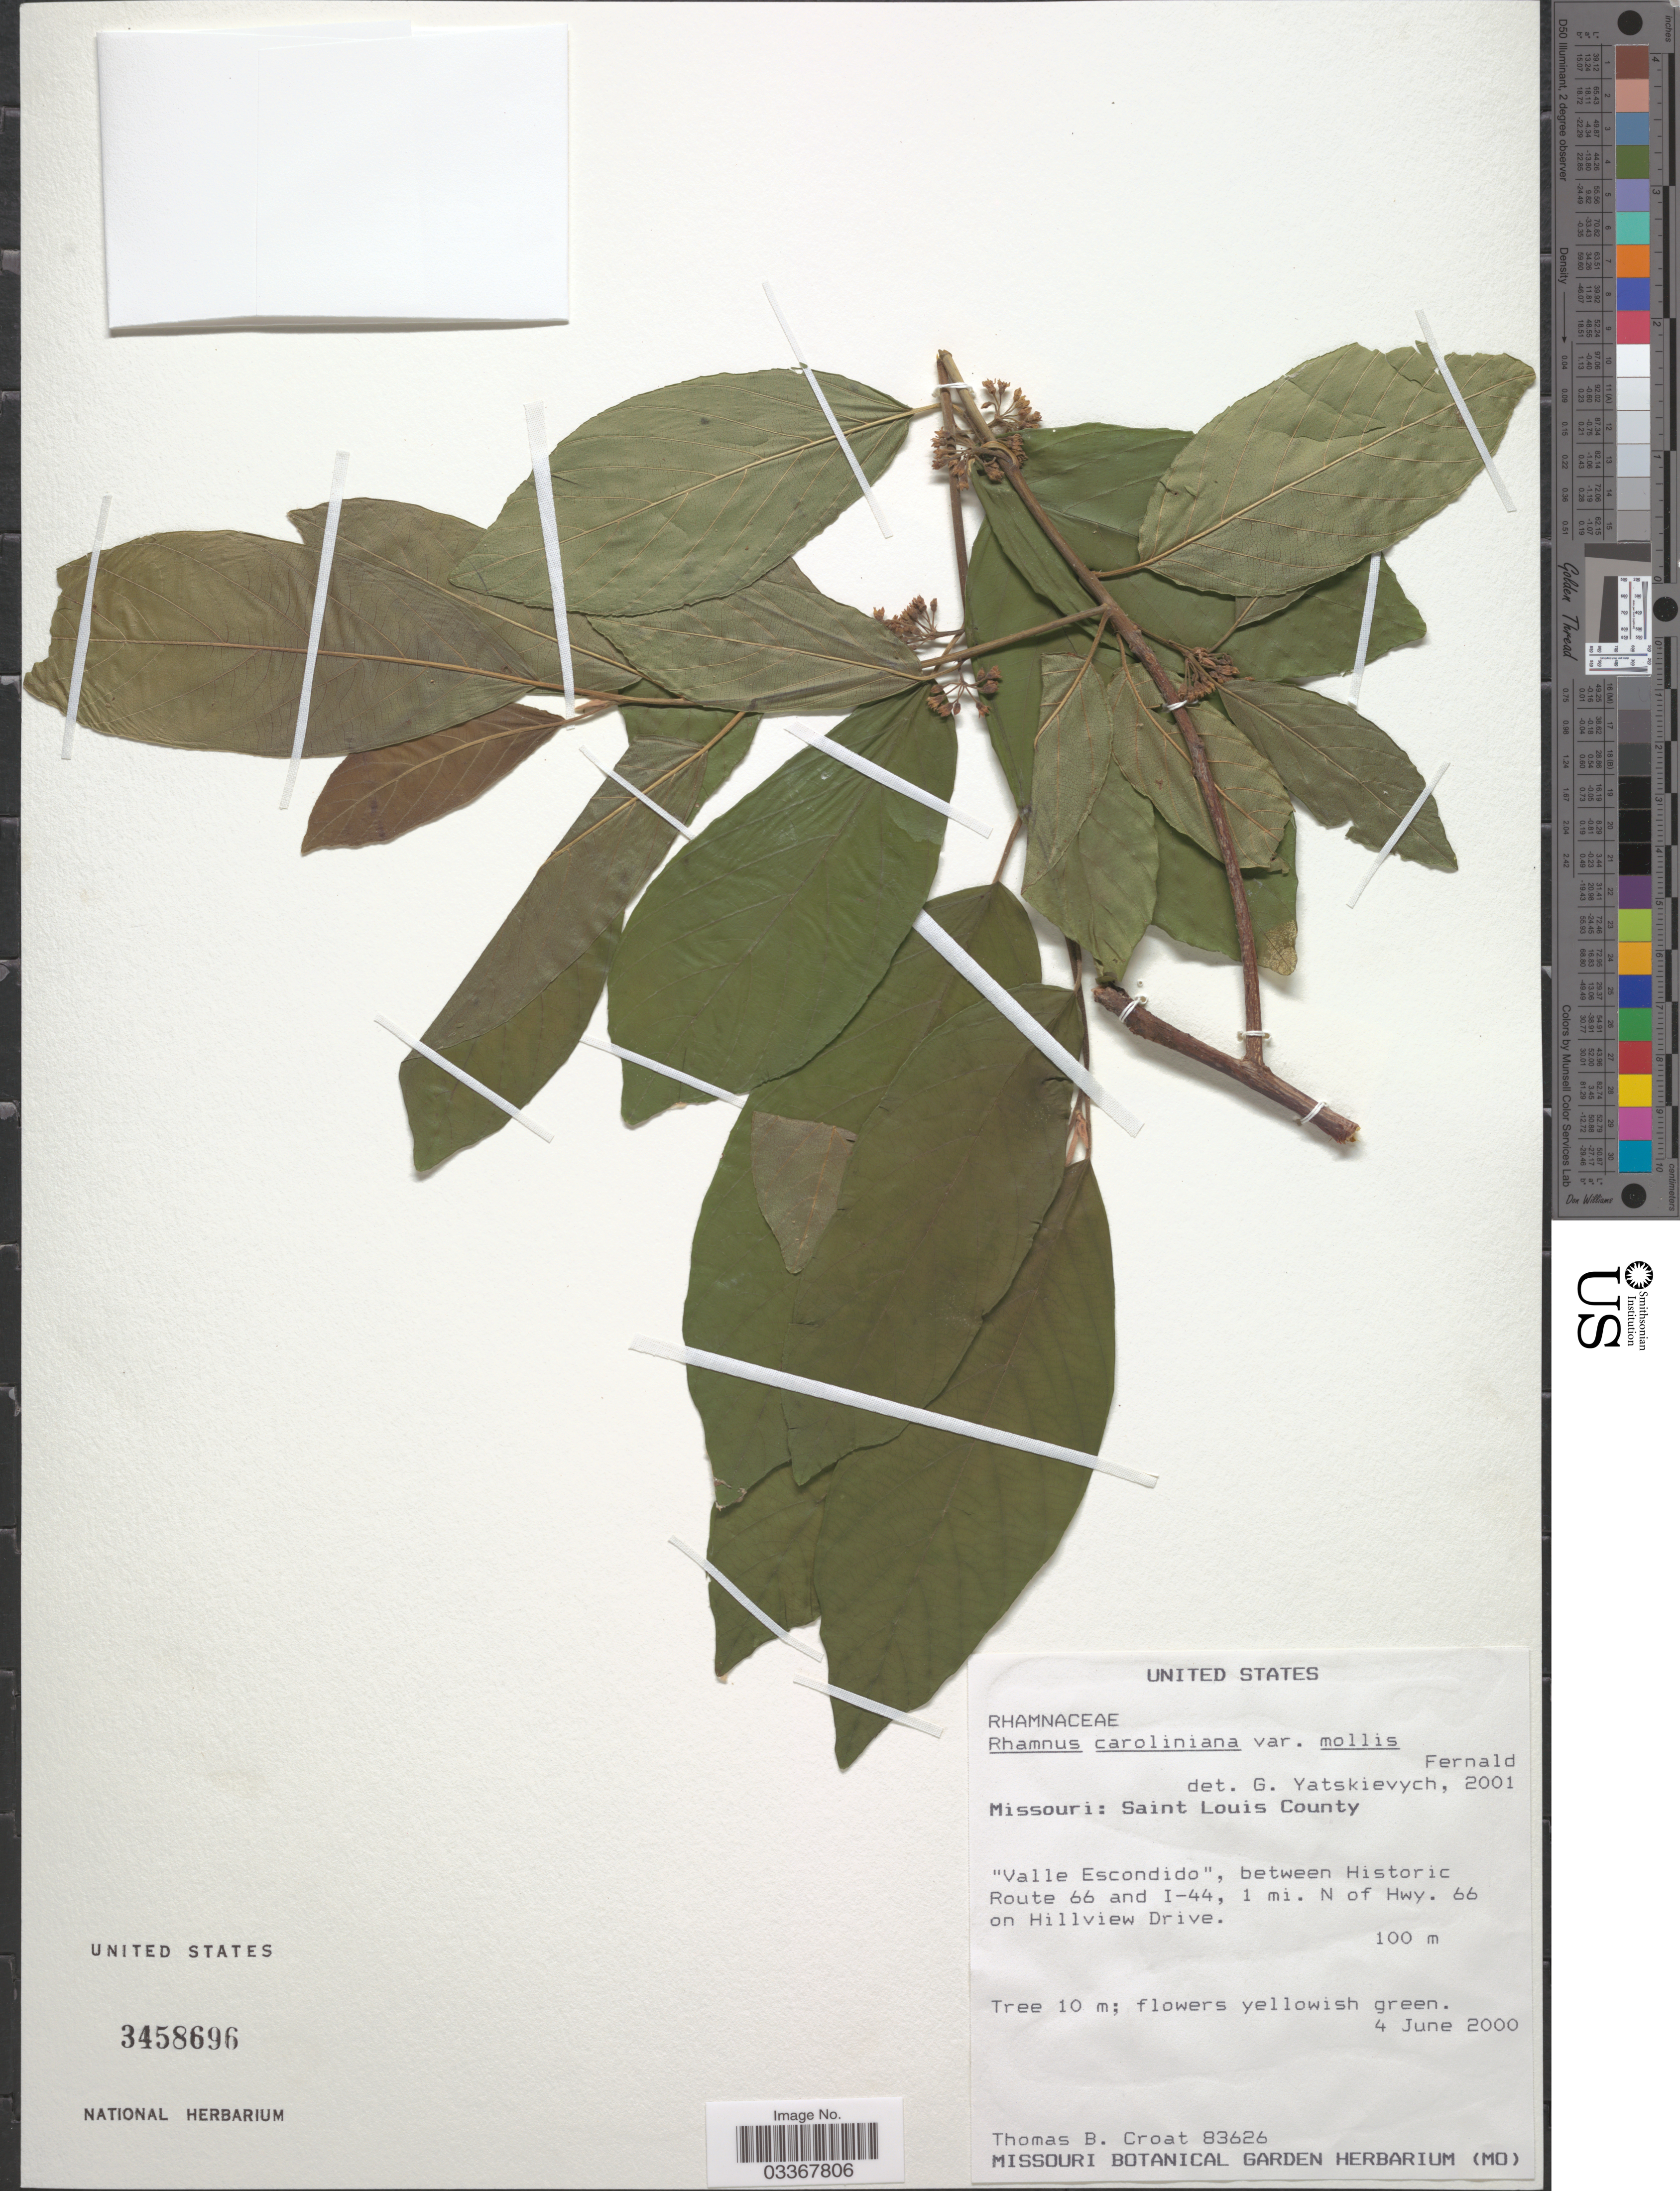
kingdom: Plantae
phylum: Tracheophyta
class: Magnoliopsida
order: Rosales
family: Rhamnaceae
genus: Frangula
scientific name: Frangula caroliniana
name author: (Walter) A. Gray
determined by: Strong, Mark T., (BOT), Smithsonian Institution - National Museum of Natural History (UNITED STATES)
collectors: T. B. Croat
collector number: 83626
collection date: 2000-06-04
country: United States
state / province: Missouri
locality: Saint Louis County, "Valle Escondido", between Historic Route 66 and I-44, 1 mi. N of Hwy. 66 on Hillview Drive.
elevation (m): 100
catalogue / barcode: US 3458696